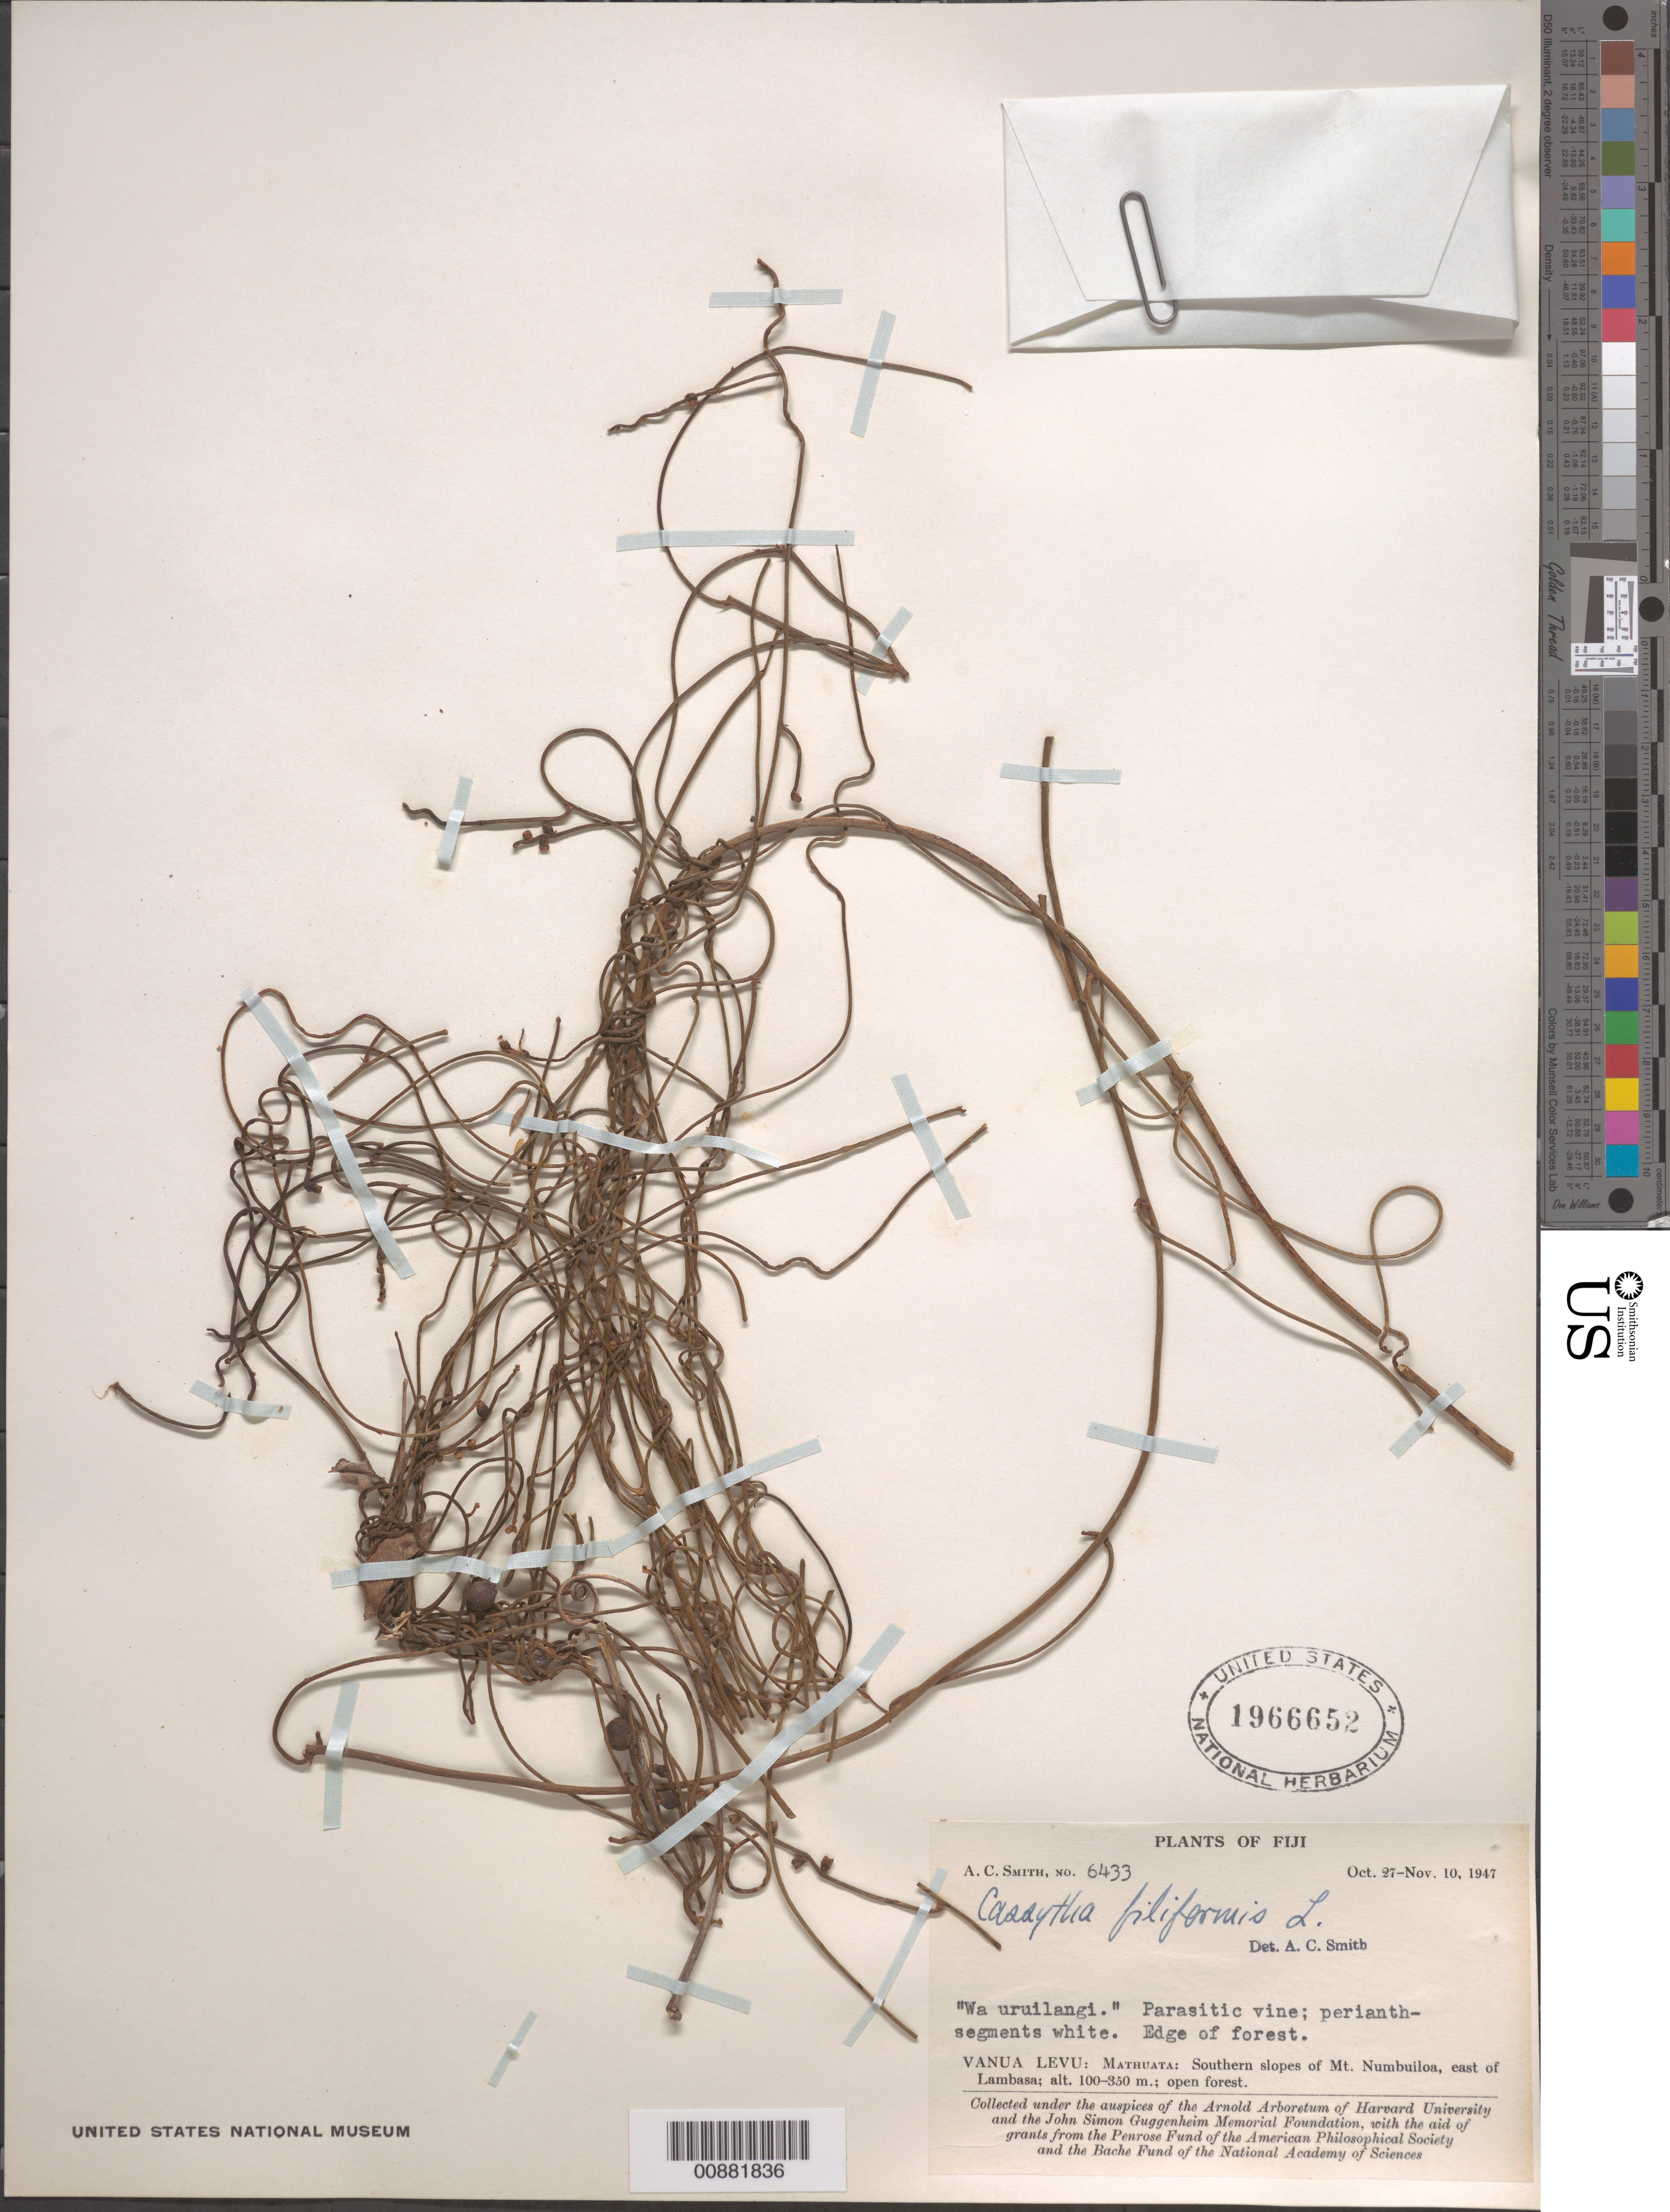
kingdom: Plantae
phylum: Tracheophyta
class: Magnoliopsida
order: Laurales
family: Lauraceae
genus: Cassytha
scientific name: Cassytha filiformis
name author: L.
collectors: C. A. Smith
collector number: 6433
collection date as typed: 29 Oct 1947 to 10 Nov 1947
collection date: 1947-10-29/1947-11-10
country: Fiji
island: Macuata-i-wai [Mathuata-i-wai]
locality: Mathuata. Southern slopes of Mt Numbuiloa, E of Lamfasa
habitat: edge of forest; open forest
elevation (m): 350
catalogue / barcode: US 1966652